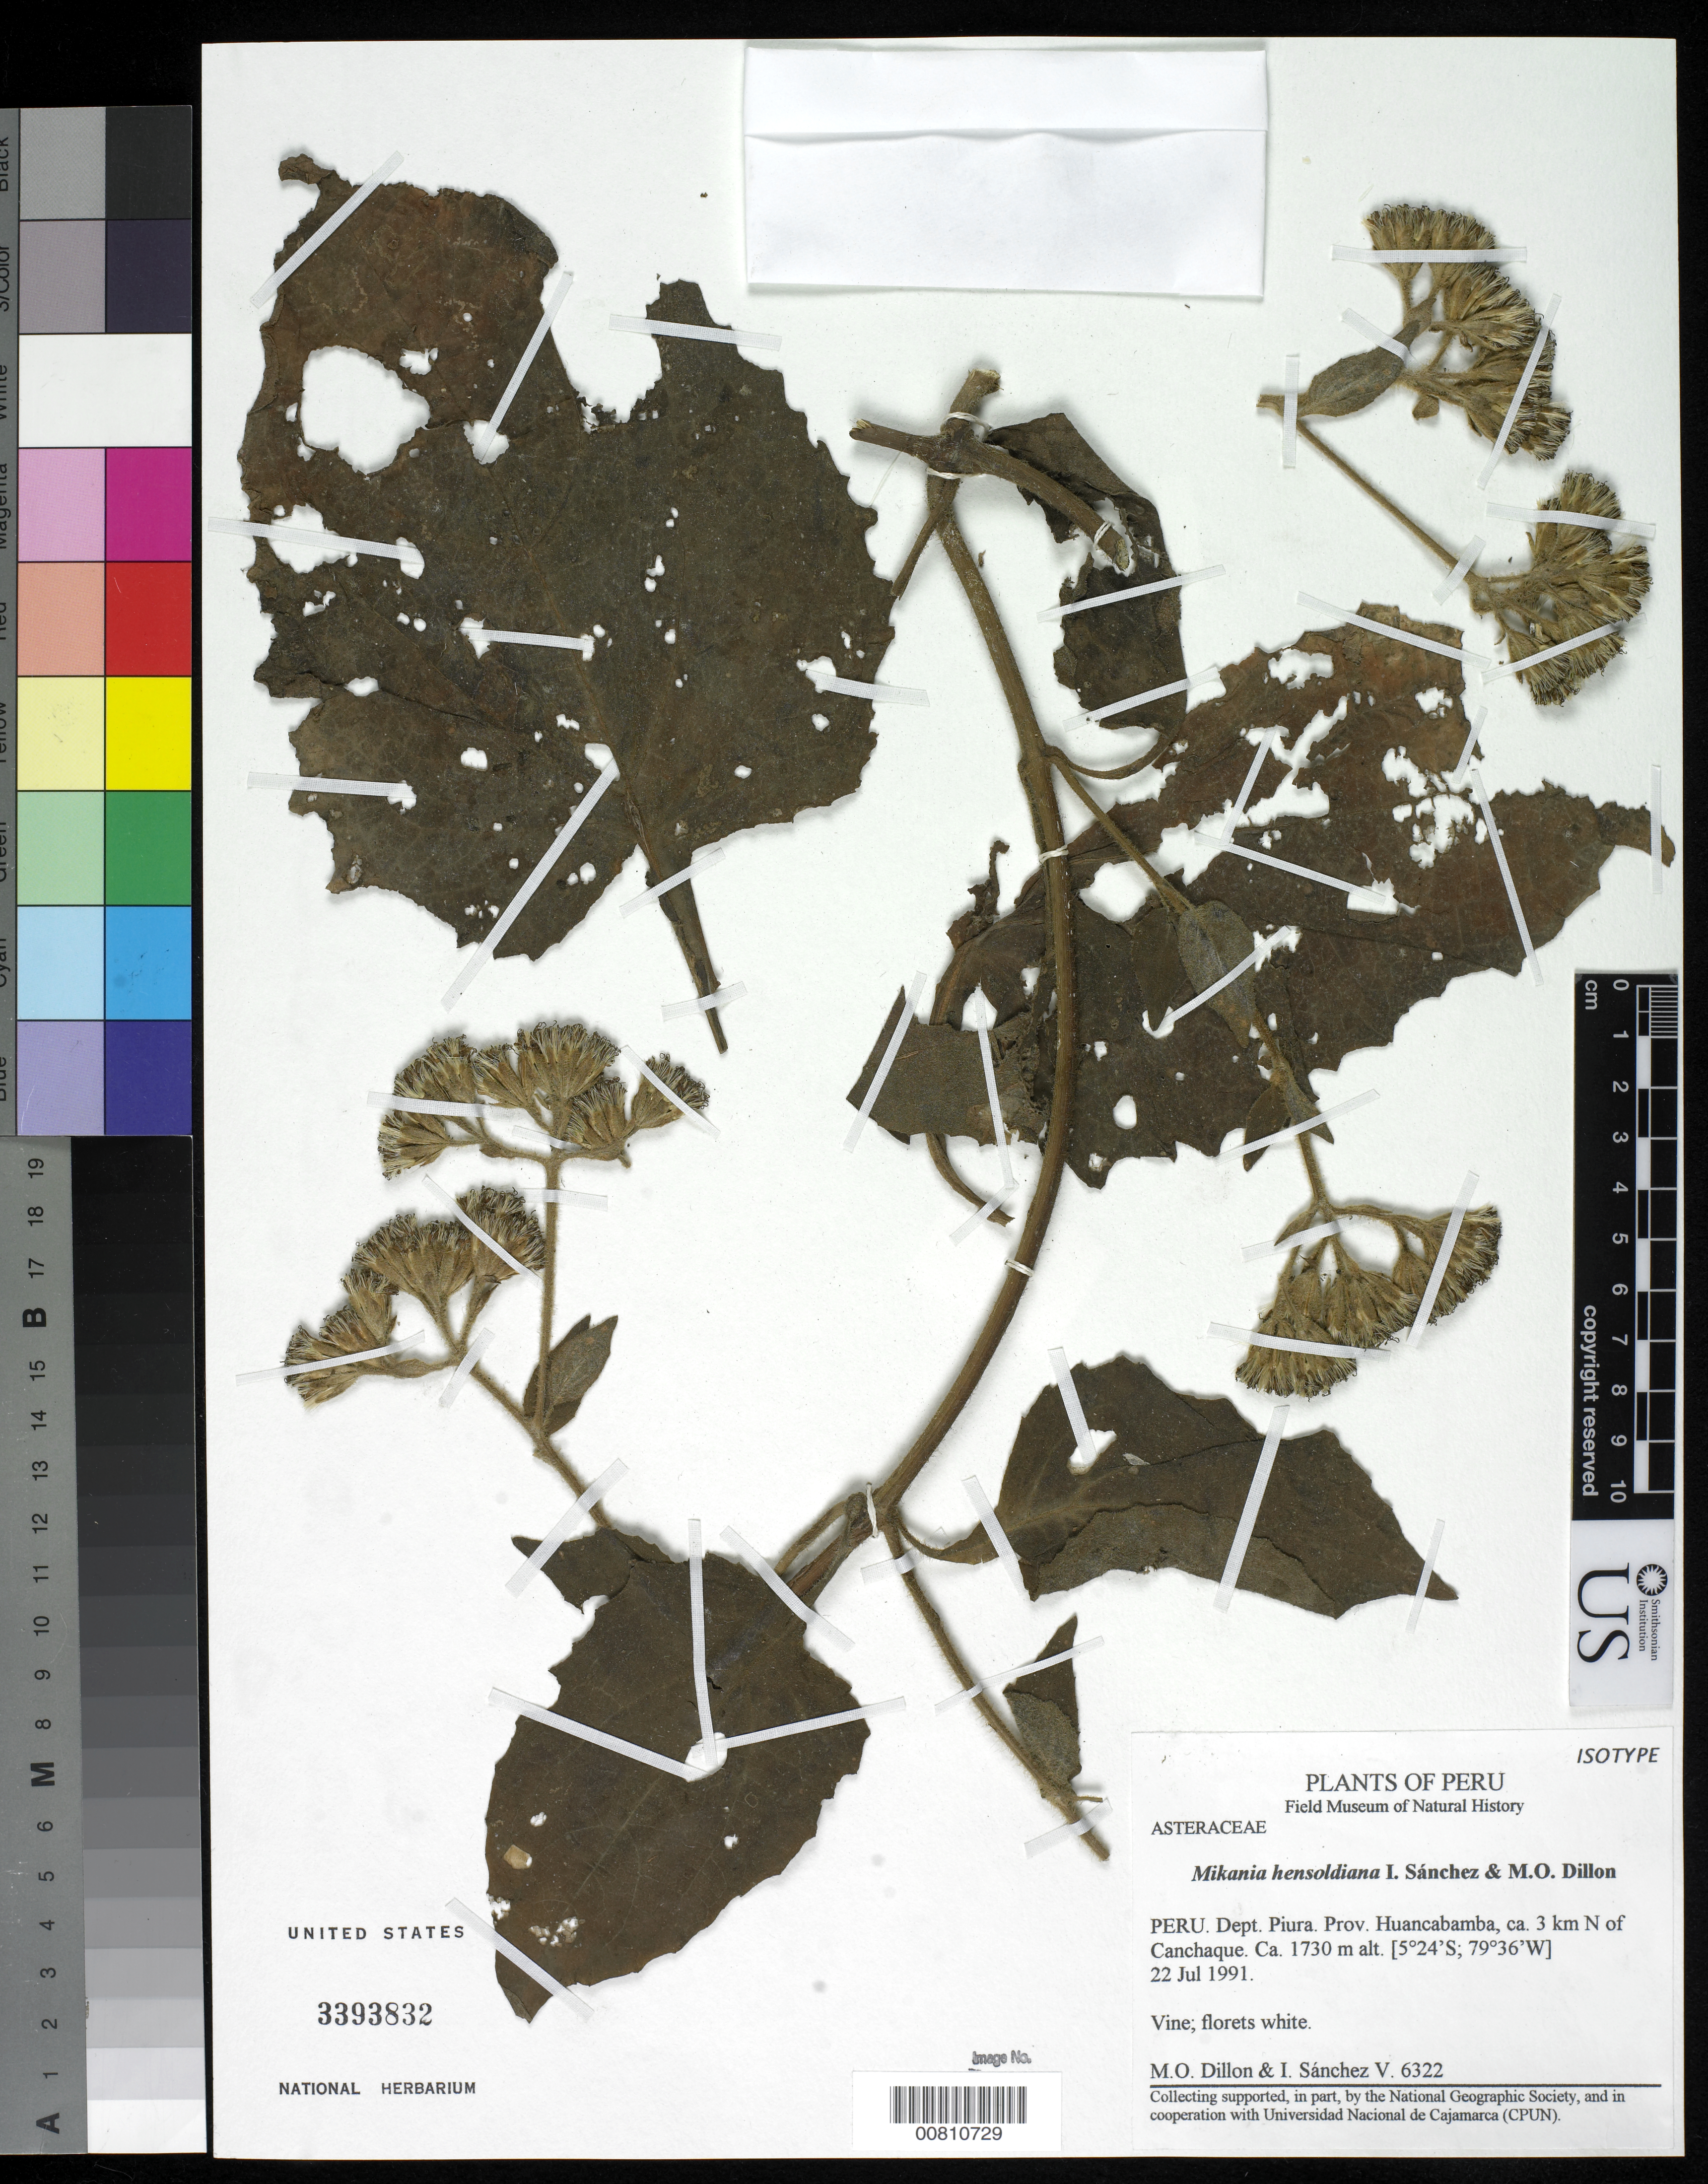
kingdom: Plantae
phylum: Tracheophyta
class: Magnoliopsida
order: Asterales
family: Asteraceae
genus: Mikania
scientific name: Mikania hensoldiana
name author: Sánchez Vega & M.O. Dillon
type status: Isotype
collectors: M. O. Dillon & I. Sánchez Vega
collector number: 6322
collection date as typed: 22 Jul 1991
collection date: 1991-07-22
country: Peru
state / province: Piura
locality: Dept. Piura. Prov. Huancabamba, ca. 3 km N of Canchaque.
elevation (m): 1730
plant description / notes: Holotype at F.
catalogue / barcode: US 3393832